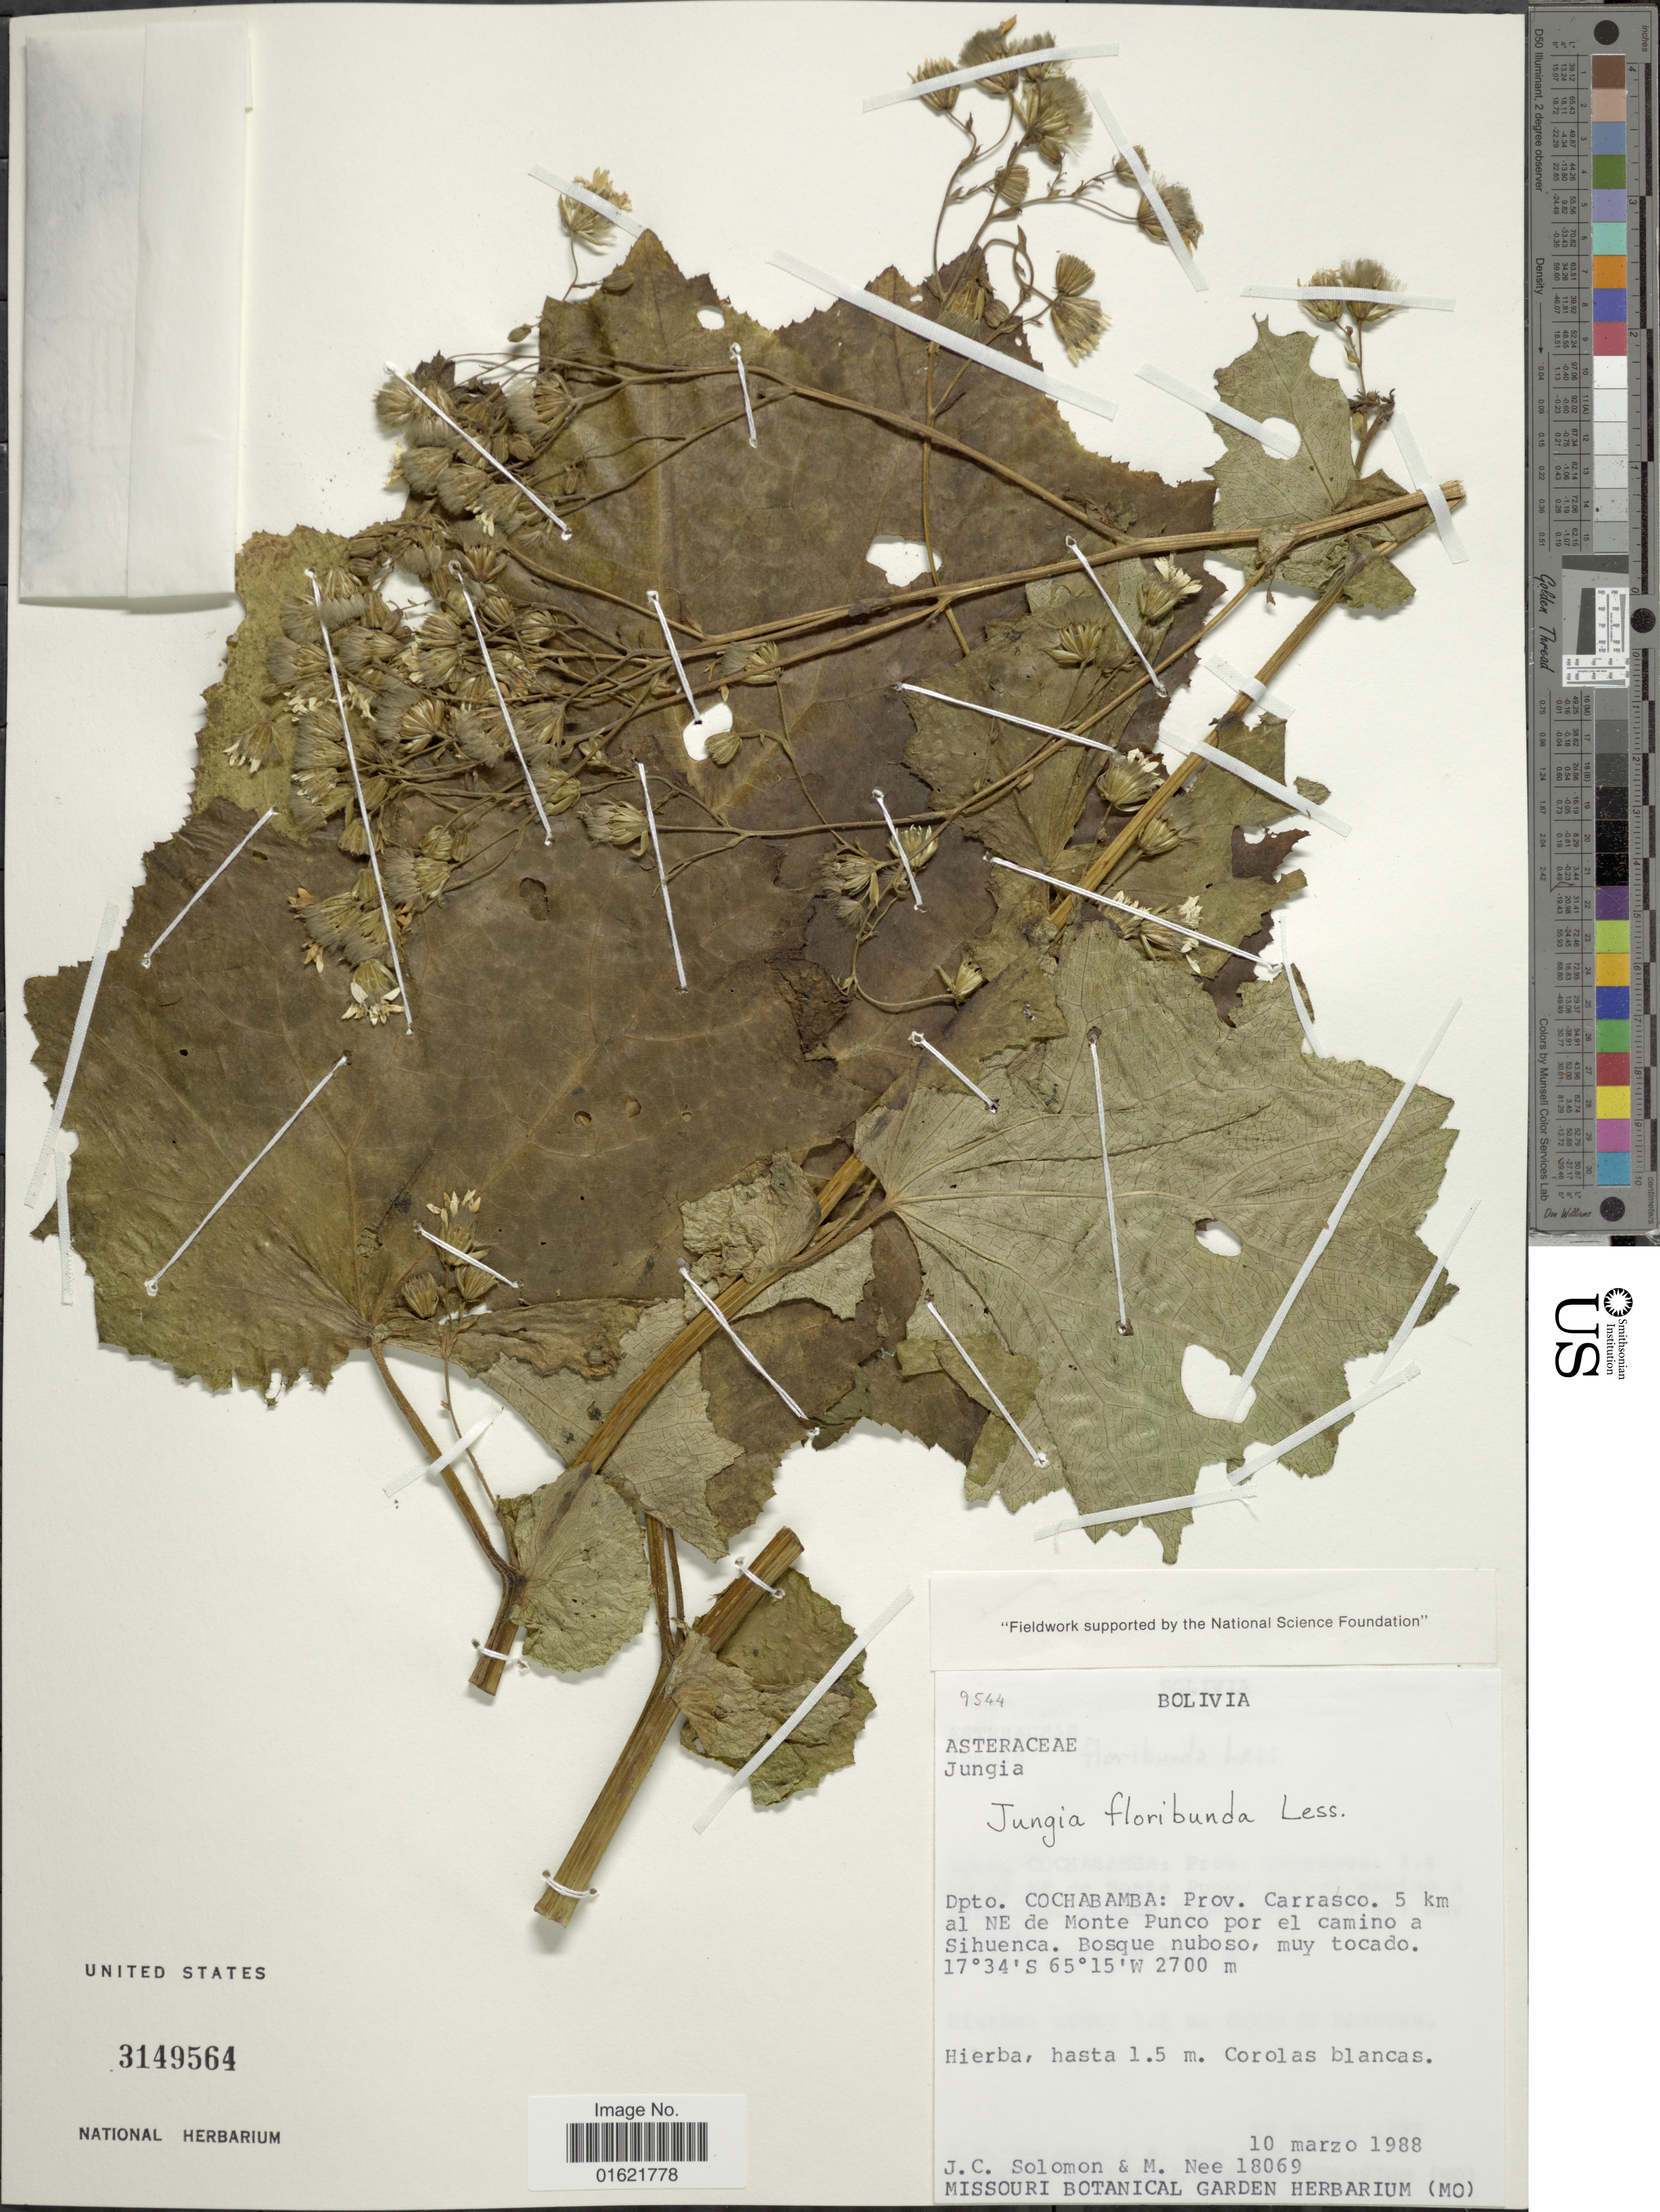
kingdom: Plantae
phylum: Tracheophyta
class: Magnoliopsida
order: Asterales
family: Asteraceae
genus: Jungia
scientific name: Jungia floribunda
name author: Less.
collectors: J. C. Solomon & M. Nee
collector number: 18069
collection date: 1988-03-10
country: Bolivia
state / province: Cochabamba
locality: Dpto Cochabamba: Prov. Carrasco. 5 km al NE de Monte Punco por el camino a Sihuenca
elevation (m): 2700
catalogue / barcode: US 3149564